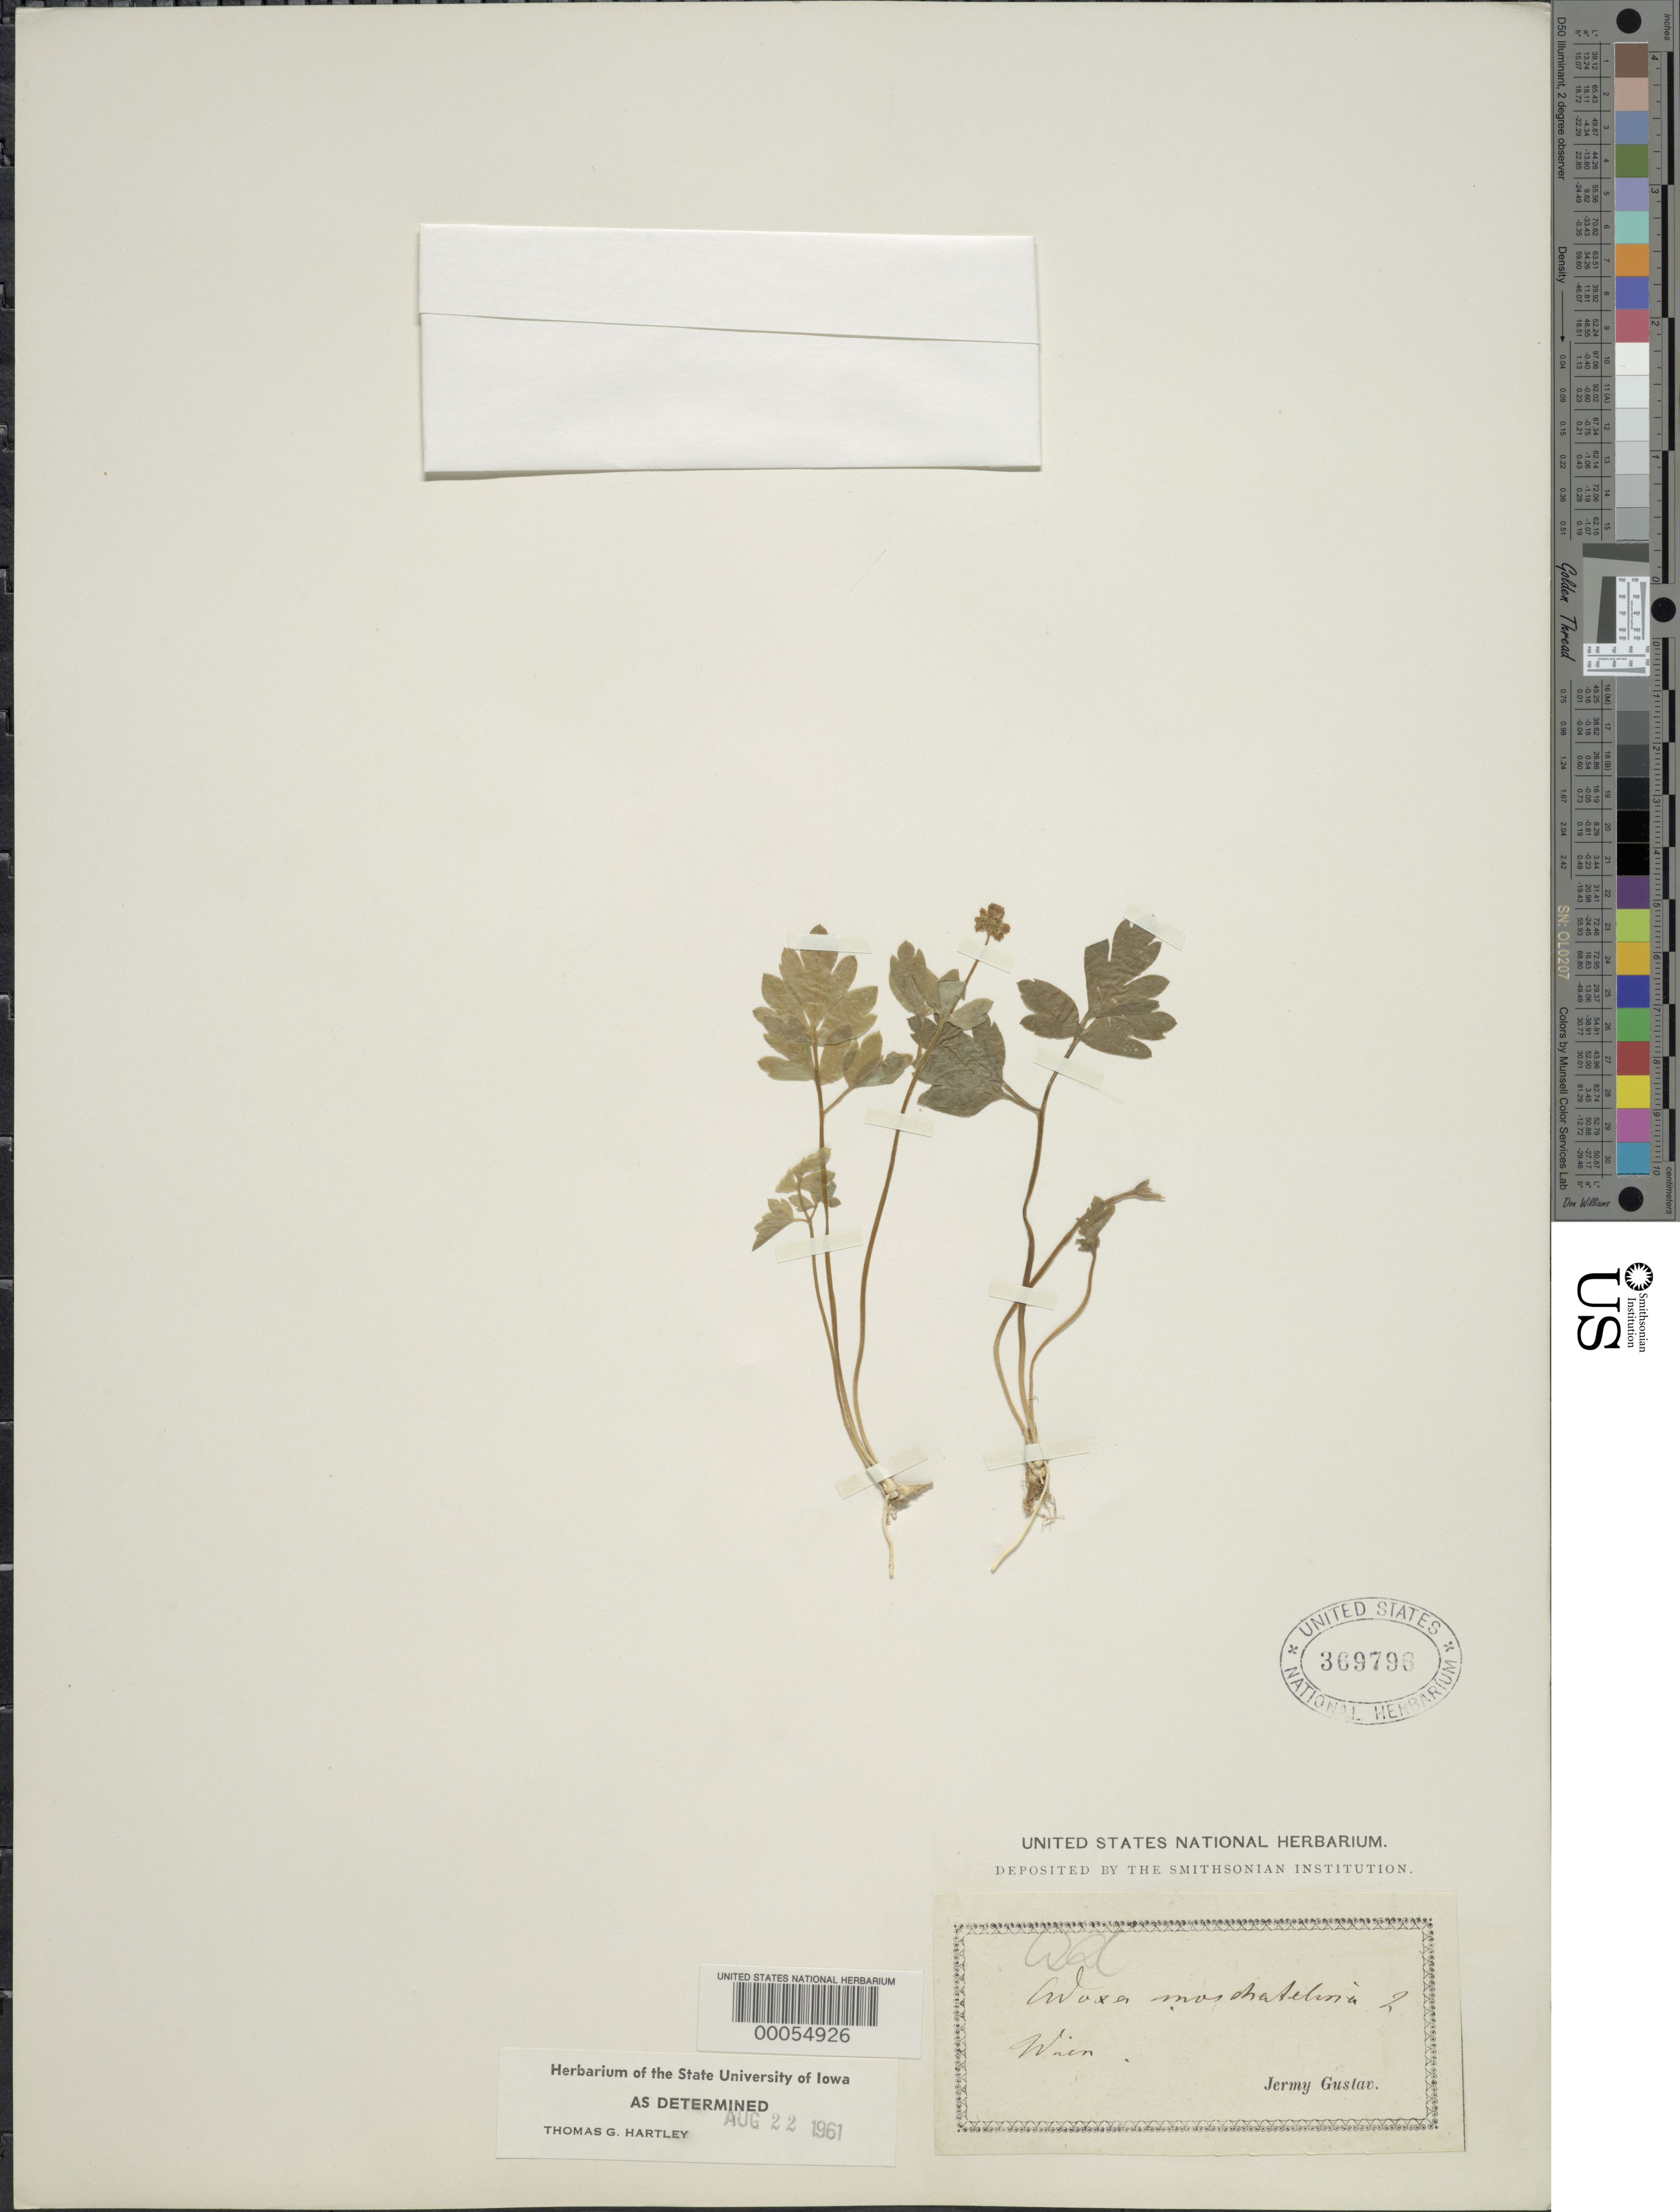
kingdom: Plantae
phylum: Tracheophyta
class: Magnoliopsida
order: Dipsacales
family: Viburnaceae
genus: Adoxa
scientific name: Adoxa moschatellina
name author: L.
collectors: J. Gustav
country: Austria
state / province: Wien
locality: Wien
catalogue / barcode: US 369796